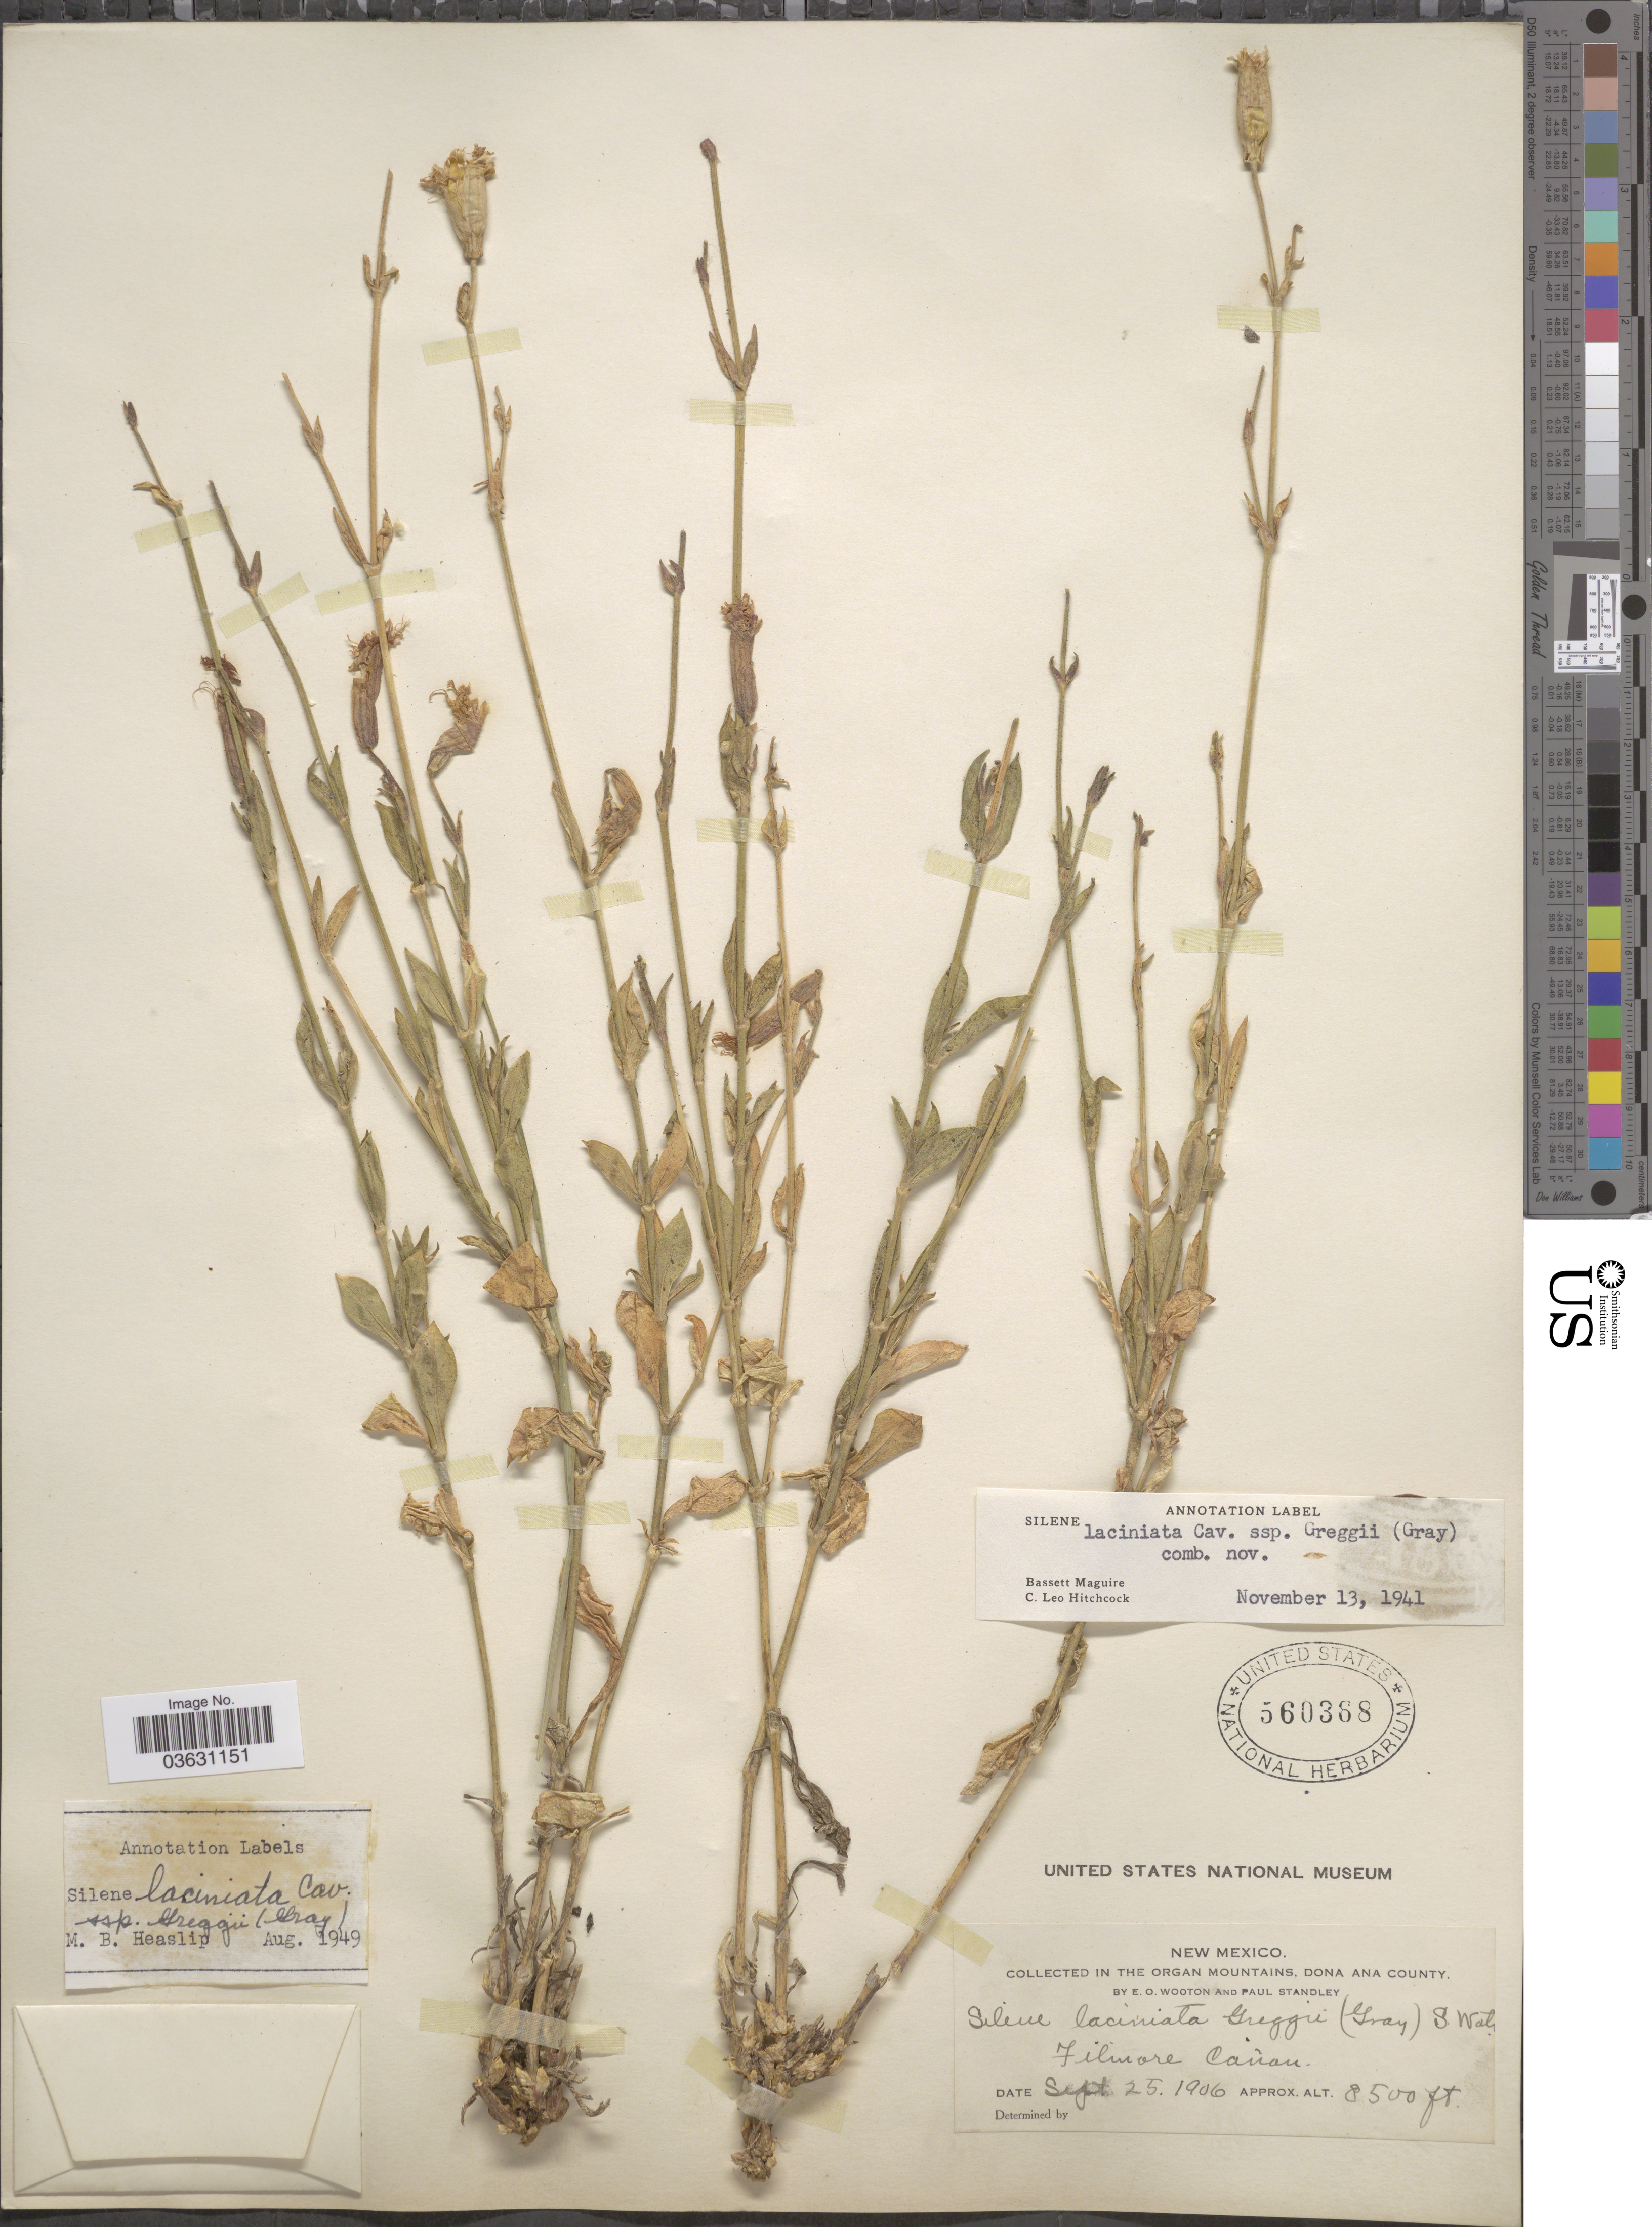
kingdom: Plantae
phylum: Tracheophyta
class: Magnoliopsida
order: Caryophyllales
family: Caryophyllaceae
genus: Silene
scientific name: Silene laciniata subsp. greggii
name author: (A. Gray) C.L. Hitchc. & Maguire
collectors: E. O. Wooton & P. C. Standley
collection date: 1906-09-25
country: United States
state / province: New Mexico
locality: In the Organ Mountains, Dona Ana County. Filmore Cañon.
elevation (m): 2591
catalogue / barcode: US 560368